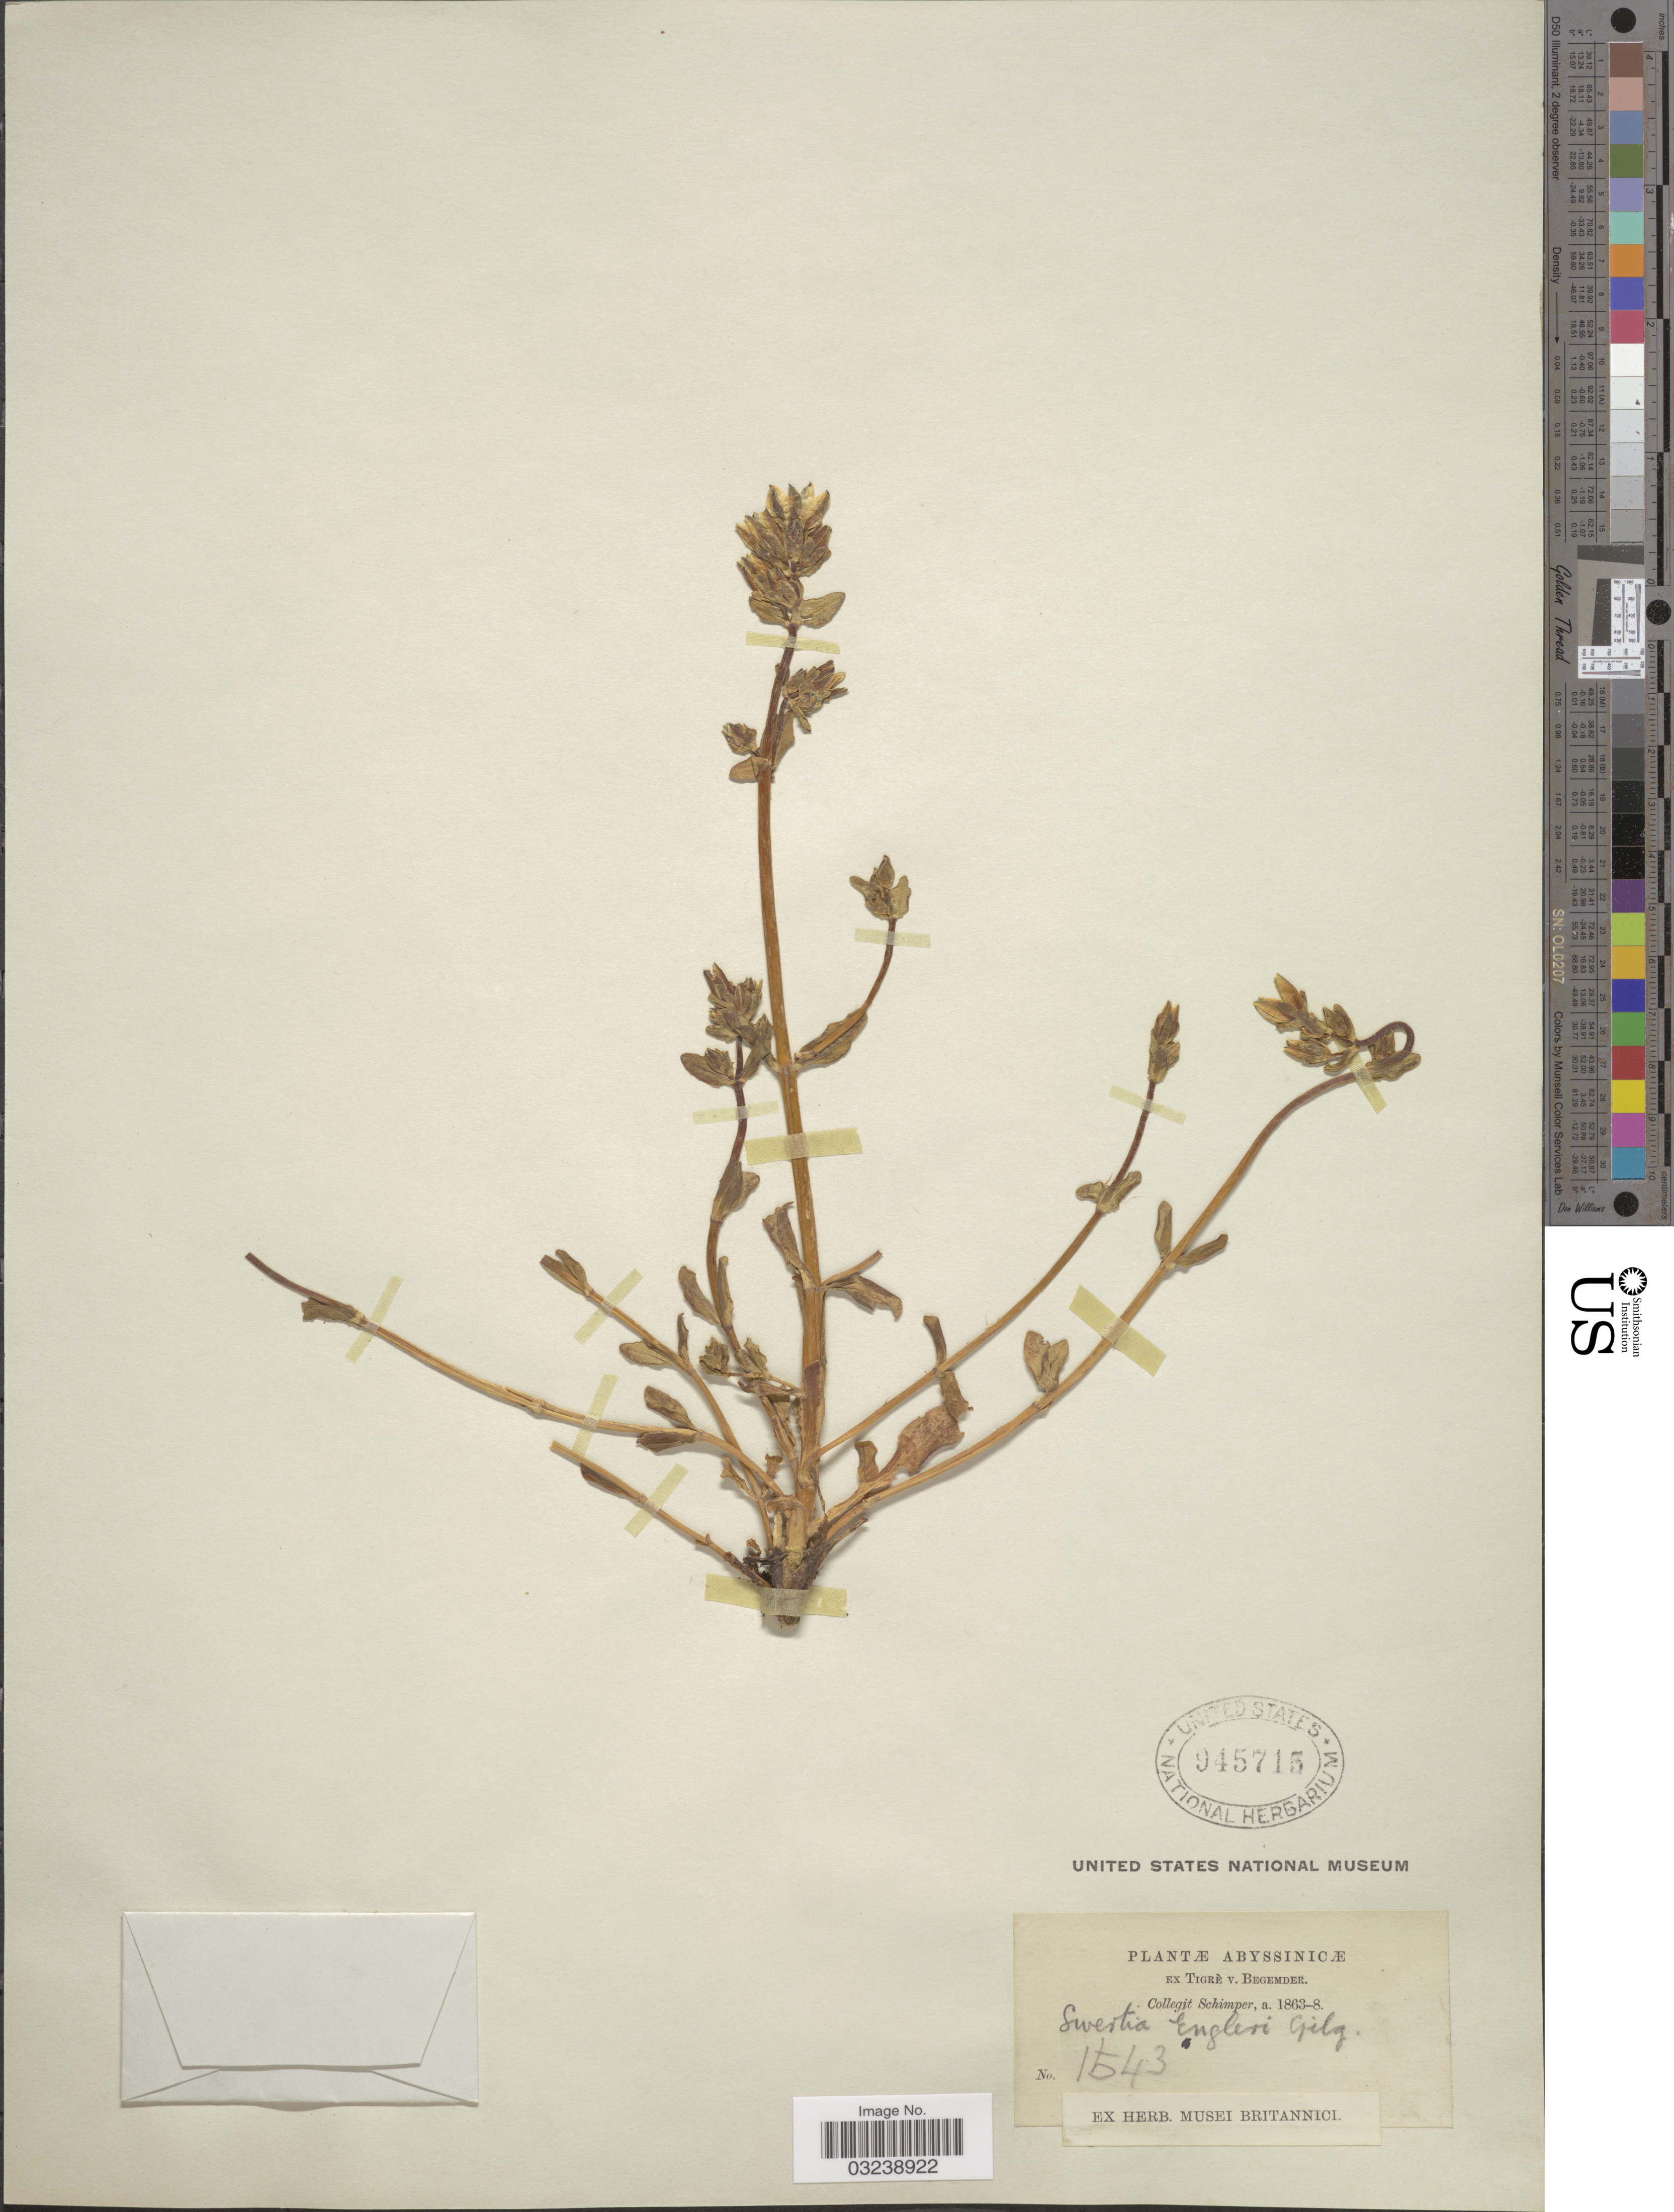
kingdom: Plantae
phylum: Tracheophyta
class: Magnoliopsida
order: Gentianales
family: Gentianaceae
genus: Swertia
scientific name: Swertia engleri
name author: Gilg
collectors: -. Schimper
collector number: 1543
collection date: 1863/1868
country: Eritrea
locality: Abyssinicæ. Ex Tigrè v. Begemder.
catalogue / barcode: US 945715